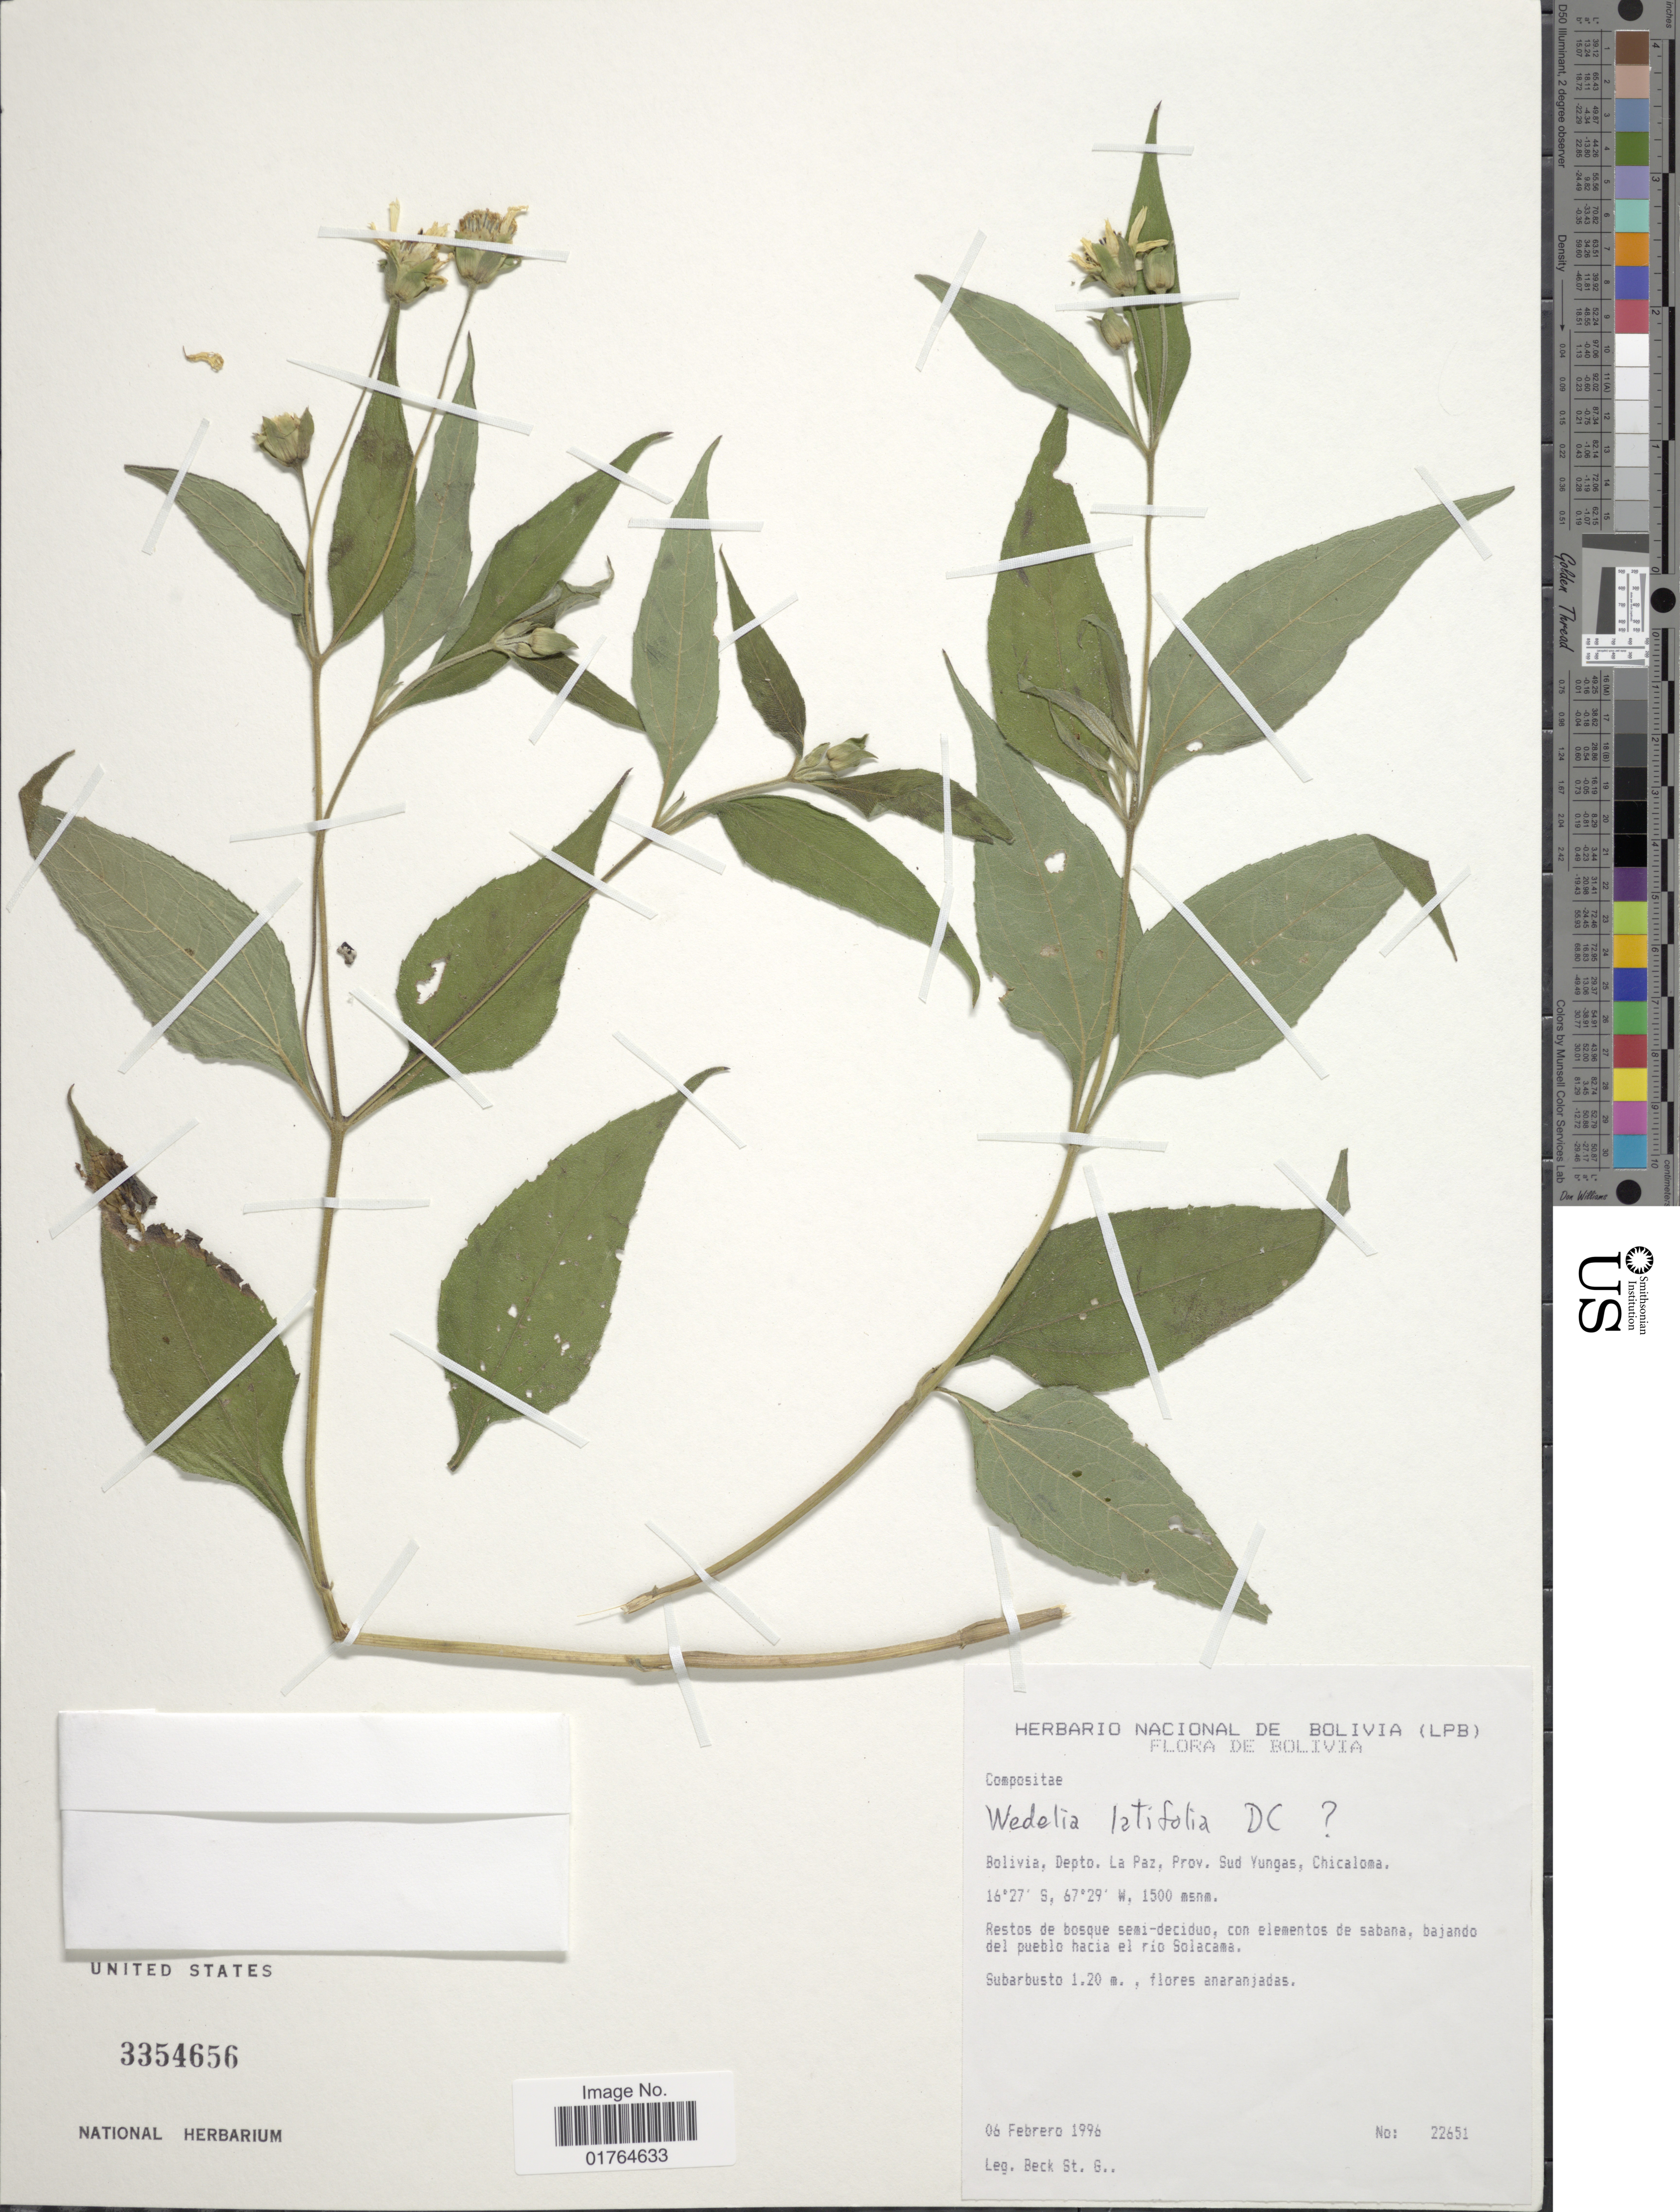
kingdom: Plantae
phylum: Tracheophyta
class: Magnoliopsida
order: Asterales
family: Asteraceae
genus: Wedelia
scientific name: Wedelia latifolia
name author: DC.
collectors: S. G. Beck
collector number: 22651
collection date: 1996-02-06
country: Bolivia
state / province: La Paz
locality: Prov. Sud Yungas, Chicaloma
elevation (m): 1500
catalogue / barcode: US 3354656